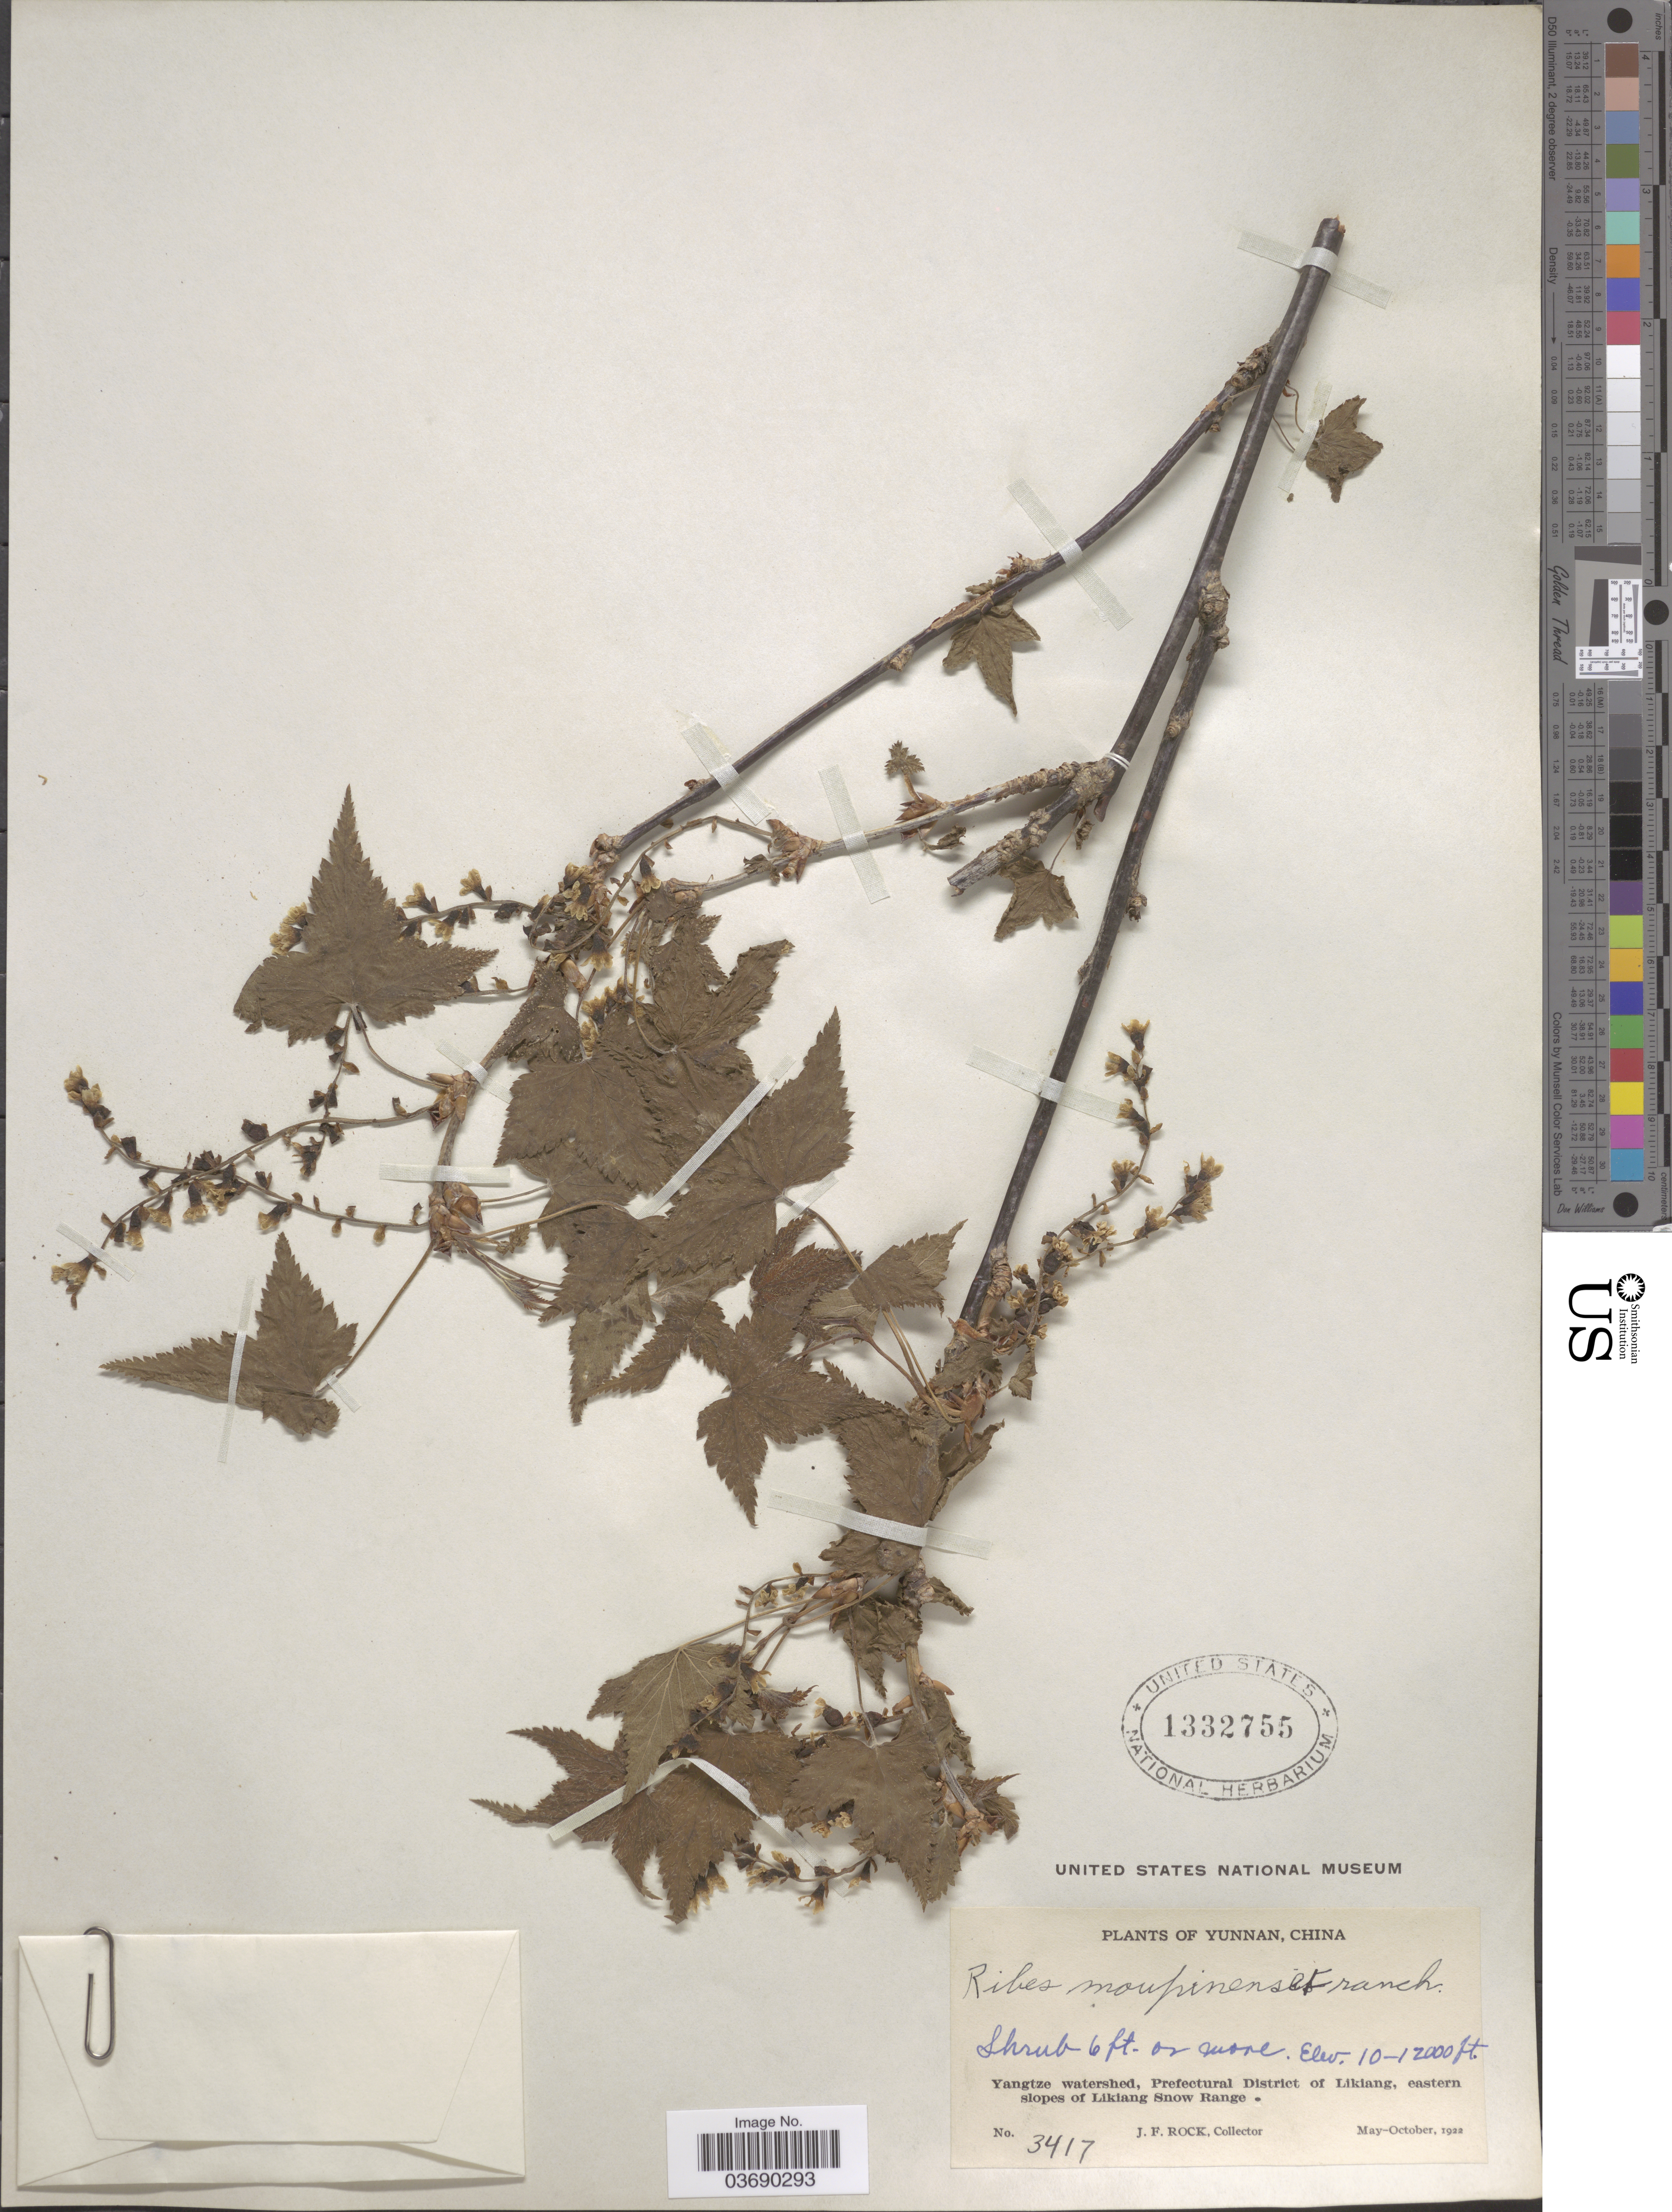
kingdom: Plantae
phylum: Tracheophyta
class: Magnoliopsida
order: Saxifragales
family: Grossulariaceae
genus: Ribes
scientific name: Ribes moupinense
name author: Franch.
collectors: J. Rock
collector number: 3417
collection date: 1922-05/1922-10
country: China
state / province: Yunnan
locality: Yangtze watershed, Prefectural District of Likiang, eastern slopes of Likiang Snow Range.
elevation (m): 3048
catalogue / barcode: US 1332755